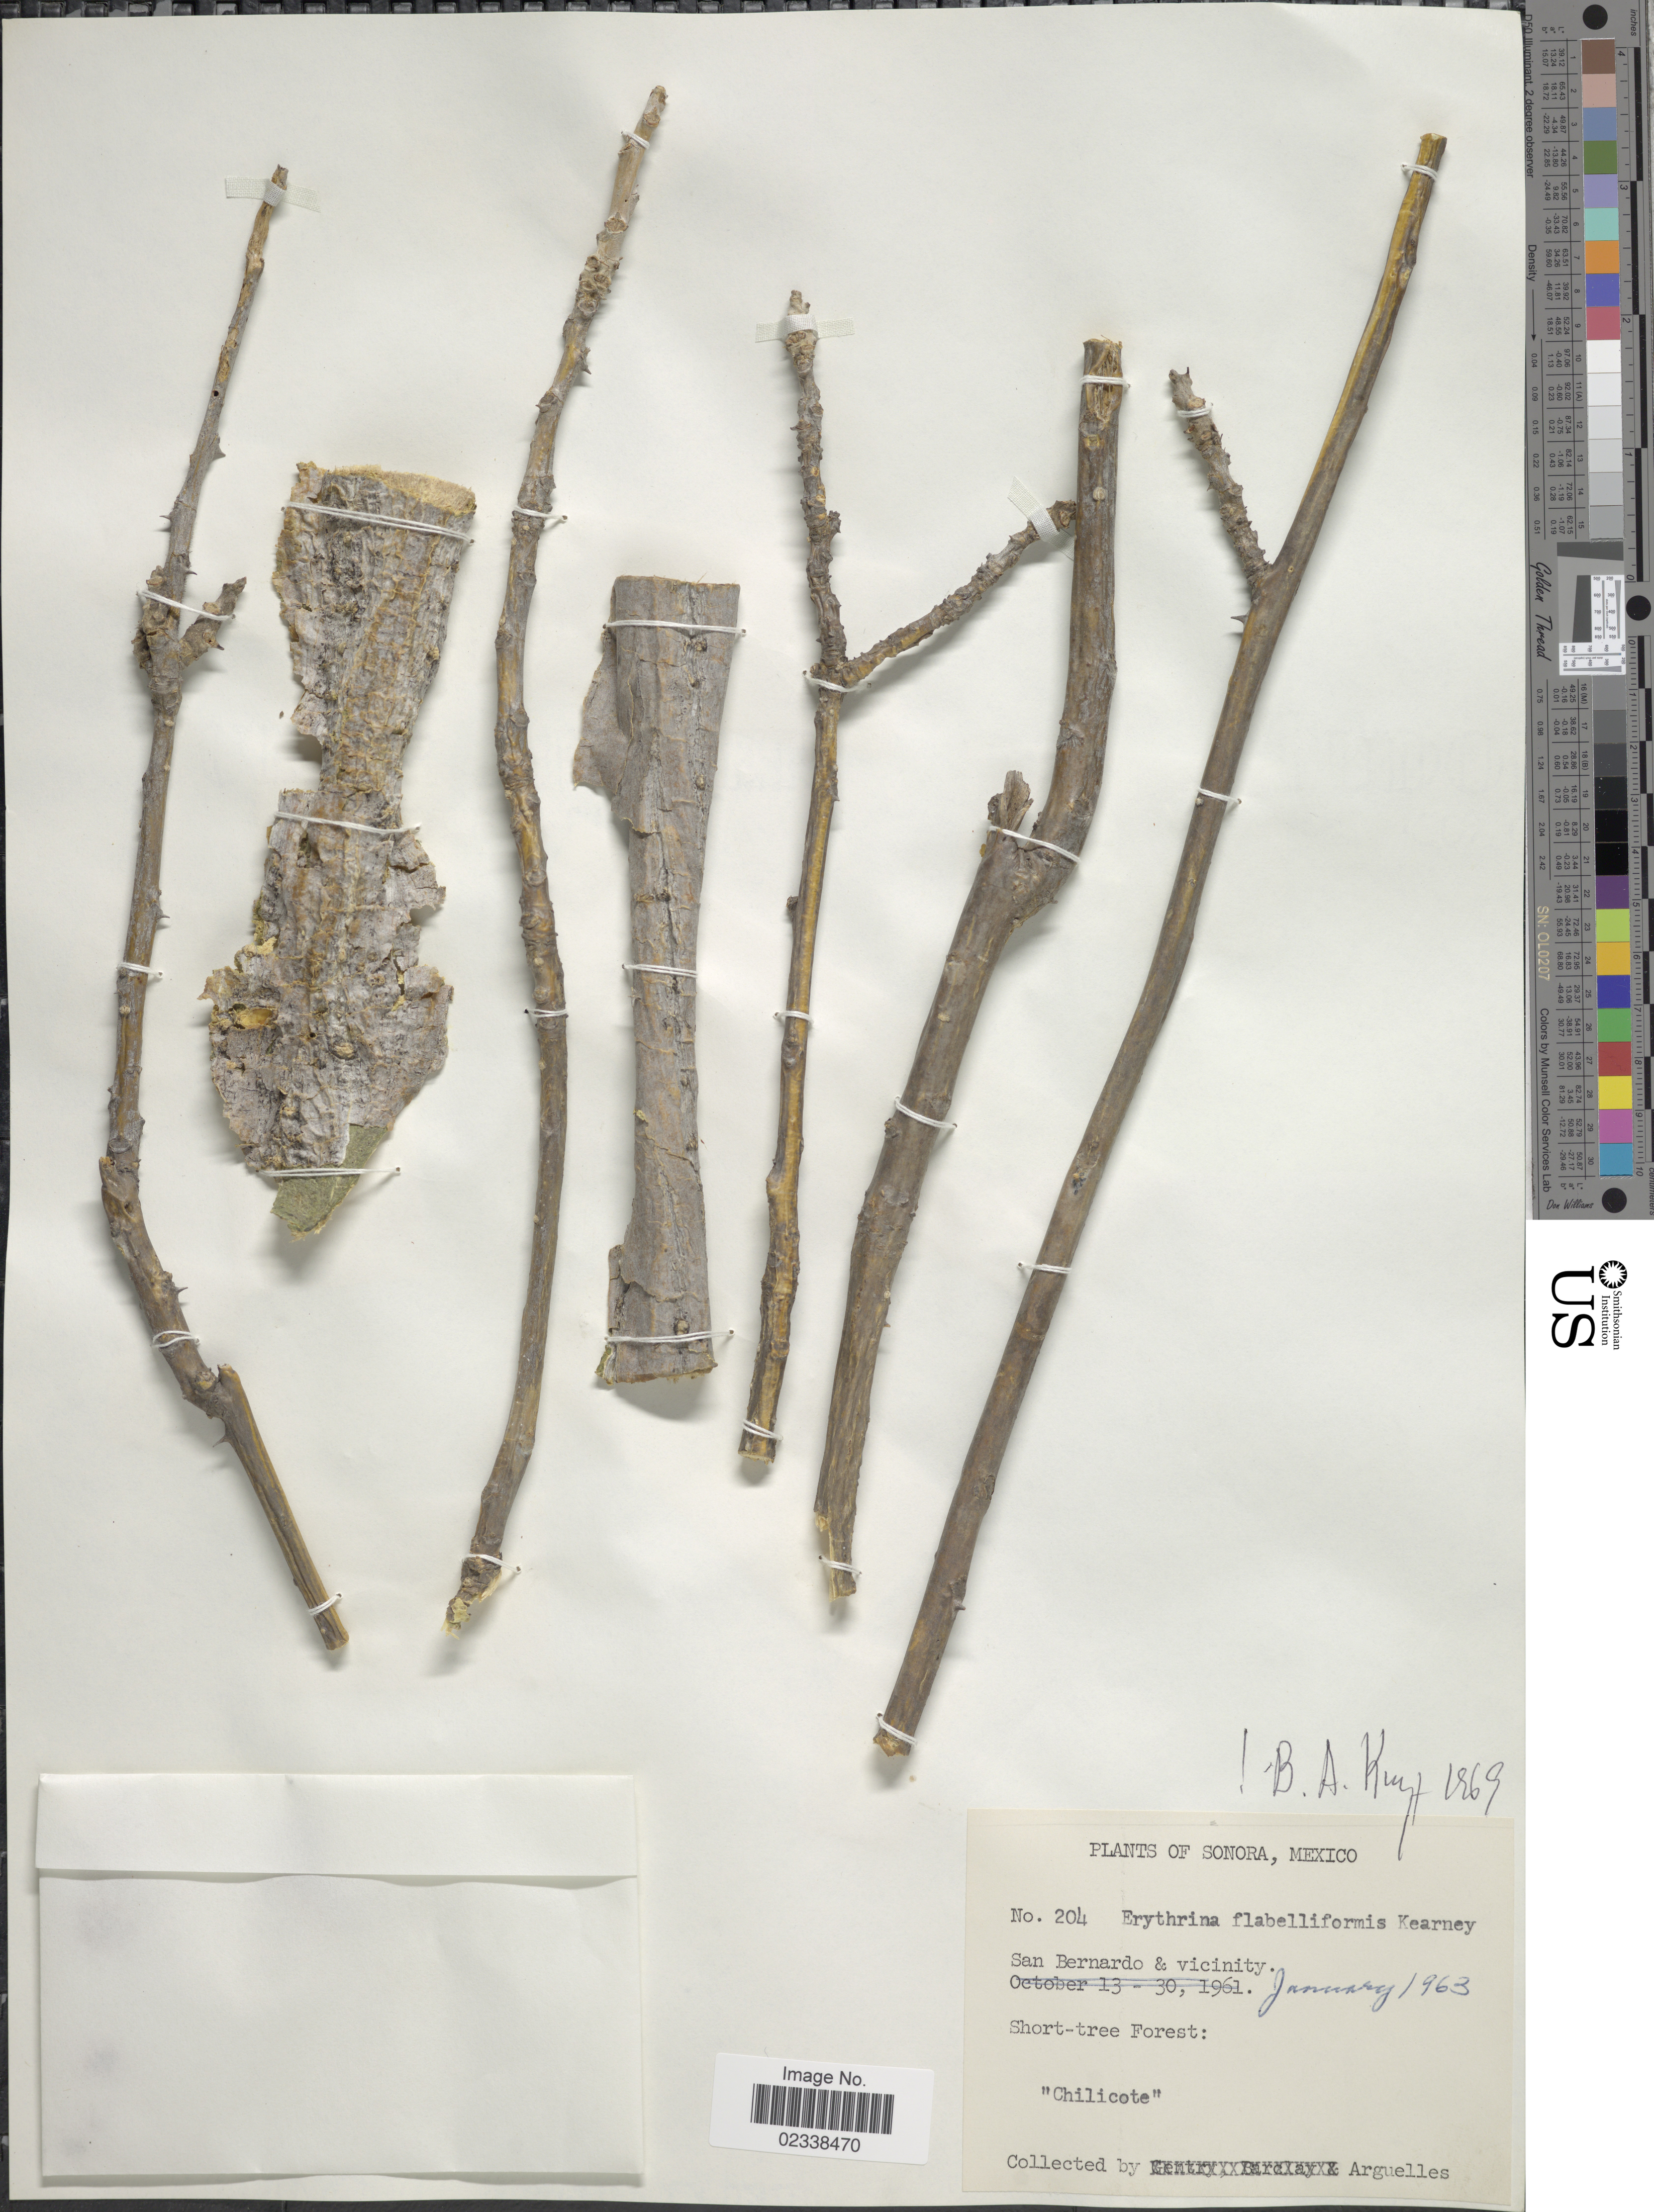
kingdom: Plantae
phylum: Tracheophyta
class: Magnoliopsida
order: Fabales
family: Fabaceae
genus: Erythrina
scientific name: Erythrina flabelliformis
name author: Kearney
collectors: Arguelles, --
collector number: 204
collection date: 1963-01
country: Mexico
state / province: Sonora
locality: San Bernardino & vicinity